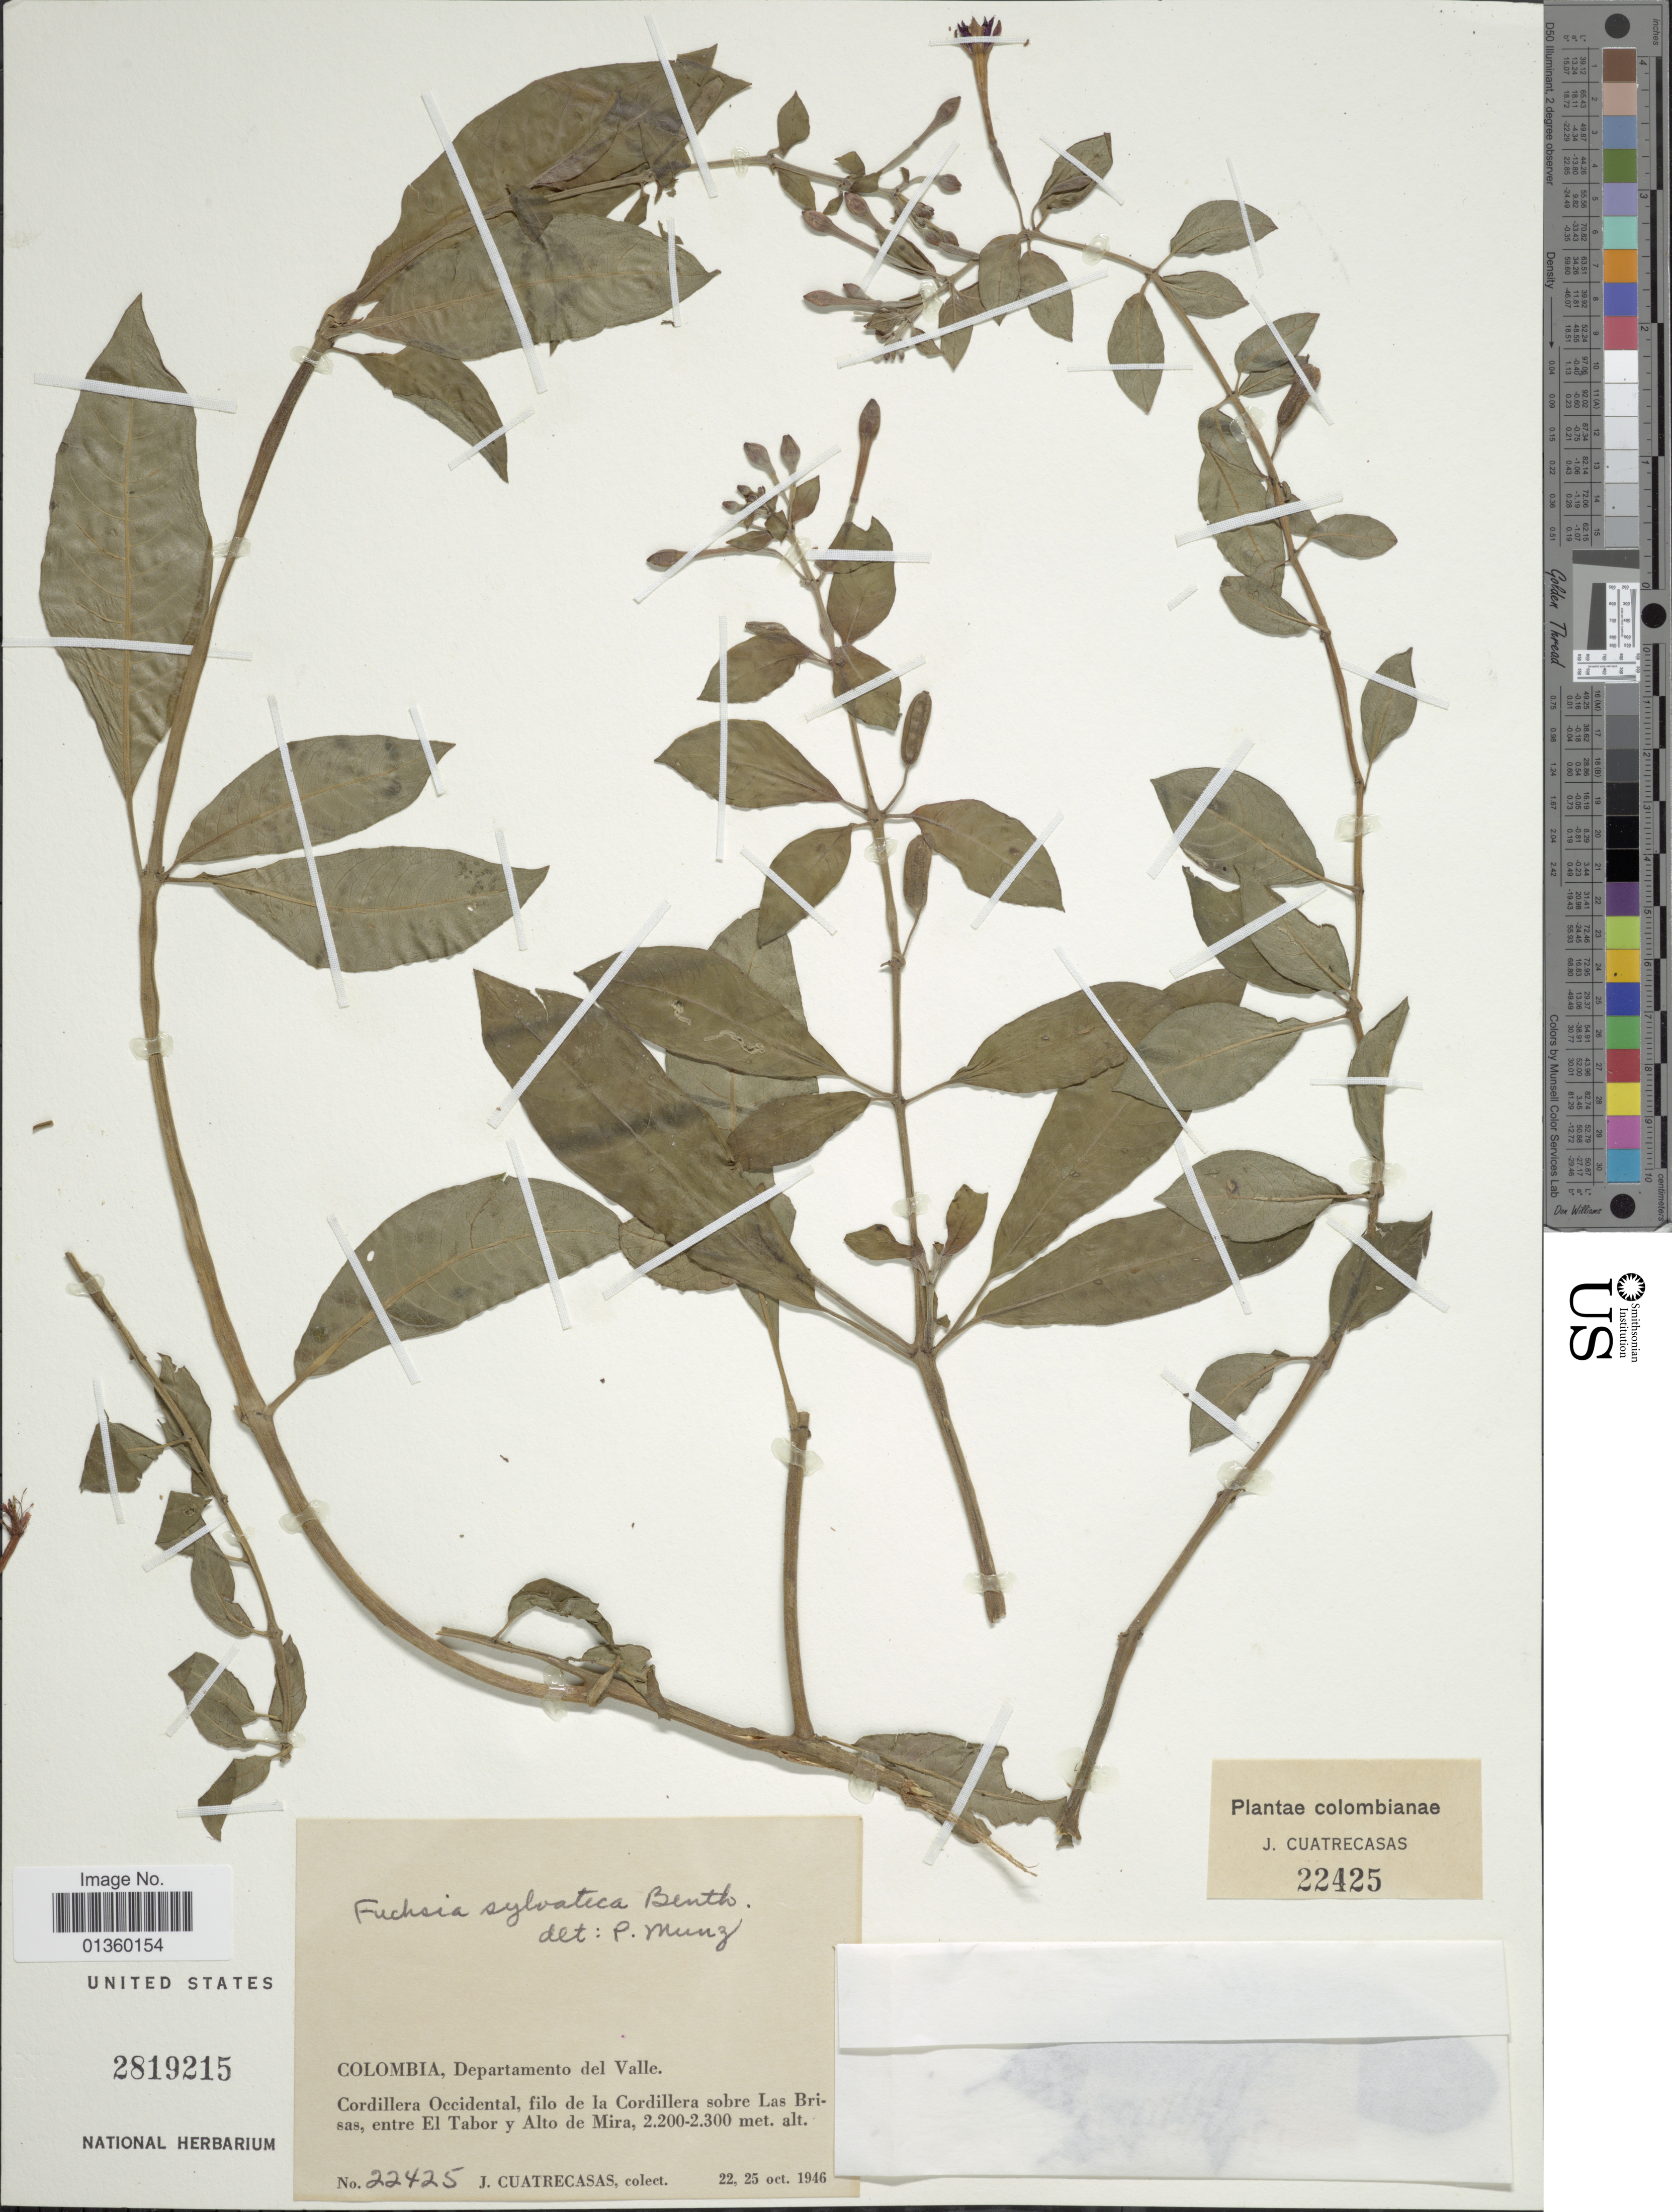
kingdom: Plantae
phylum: Tracheophyta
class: Magnoliopsida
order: Myrtales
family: Onagraceae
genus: Fuchsia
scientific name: Fuchsia sylvatica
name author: Benth.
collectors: J. Cuatrecasas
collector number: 22425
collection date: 1946-10-22/1946-10-25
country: Colombia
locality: Departamento del Valle. Cordillera Occidental, filo de la Cordillera sobre Las Brisas, entre El Tabor y Alto de Mira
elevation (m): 2200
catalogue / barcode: US 2819215